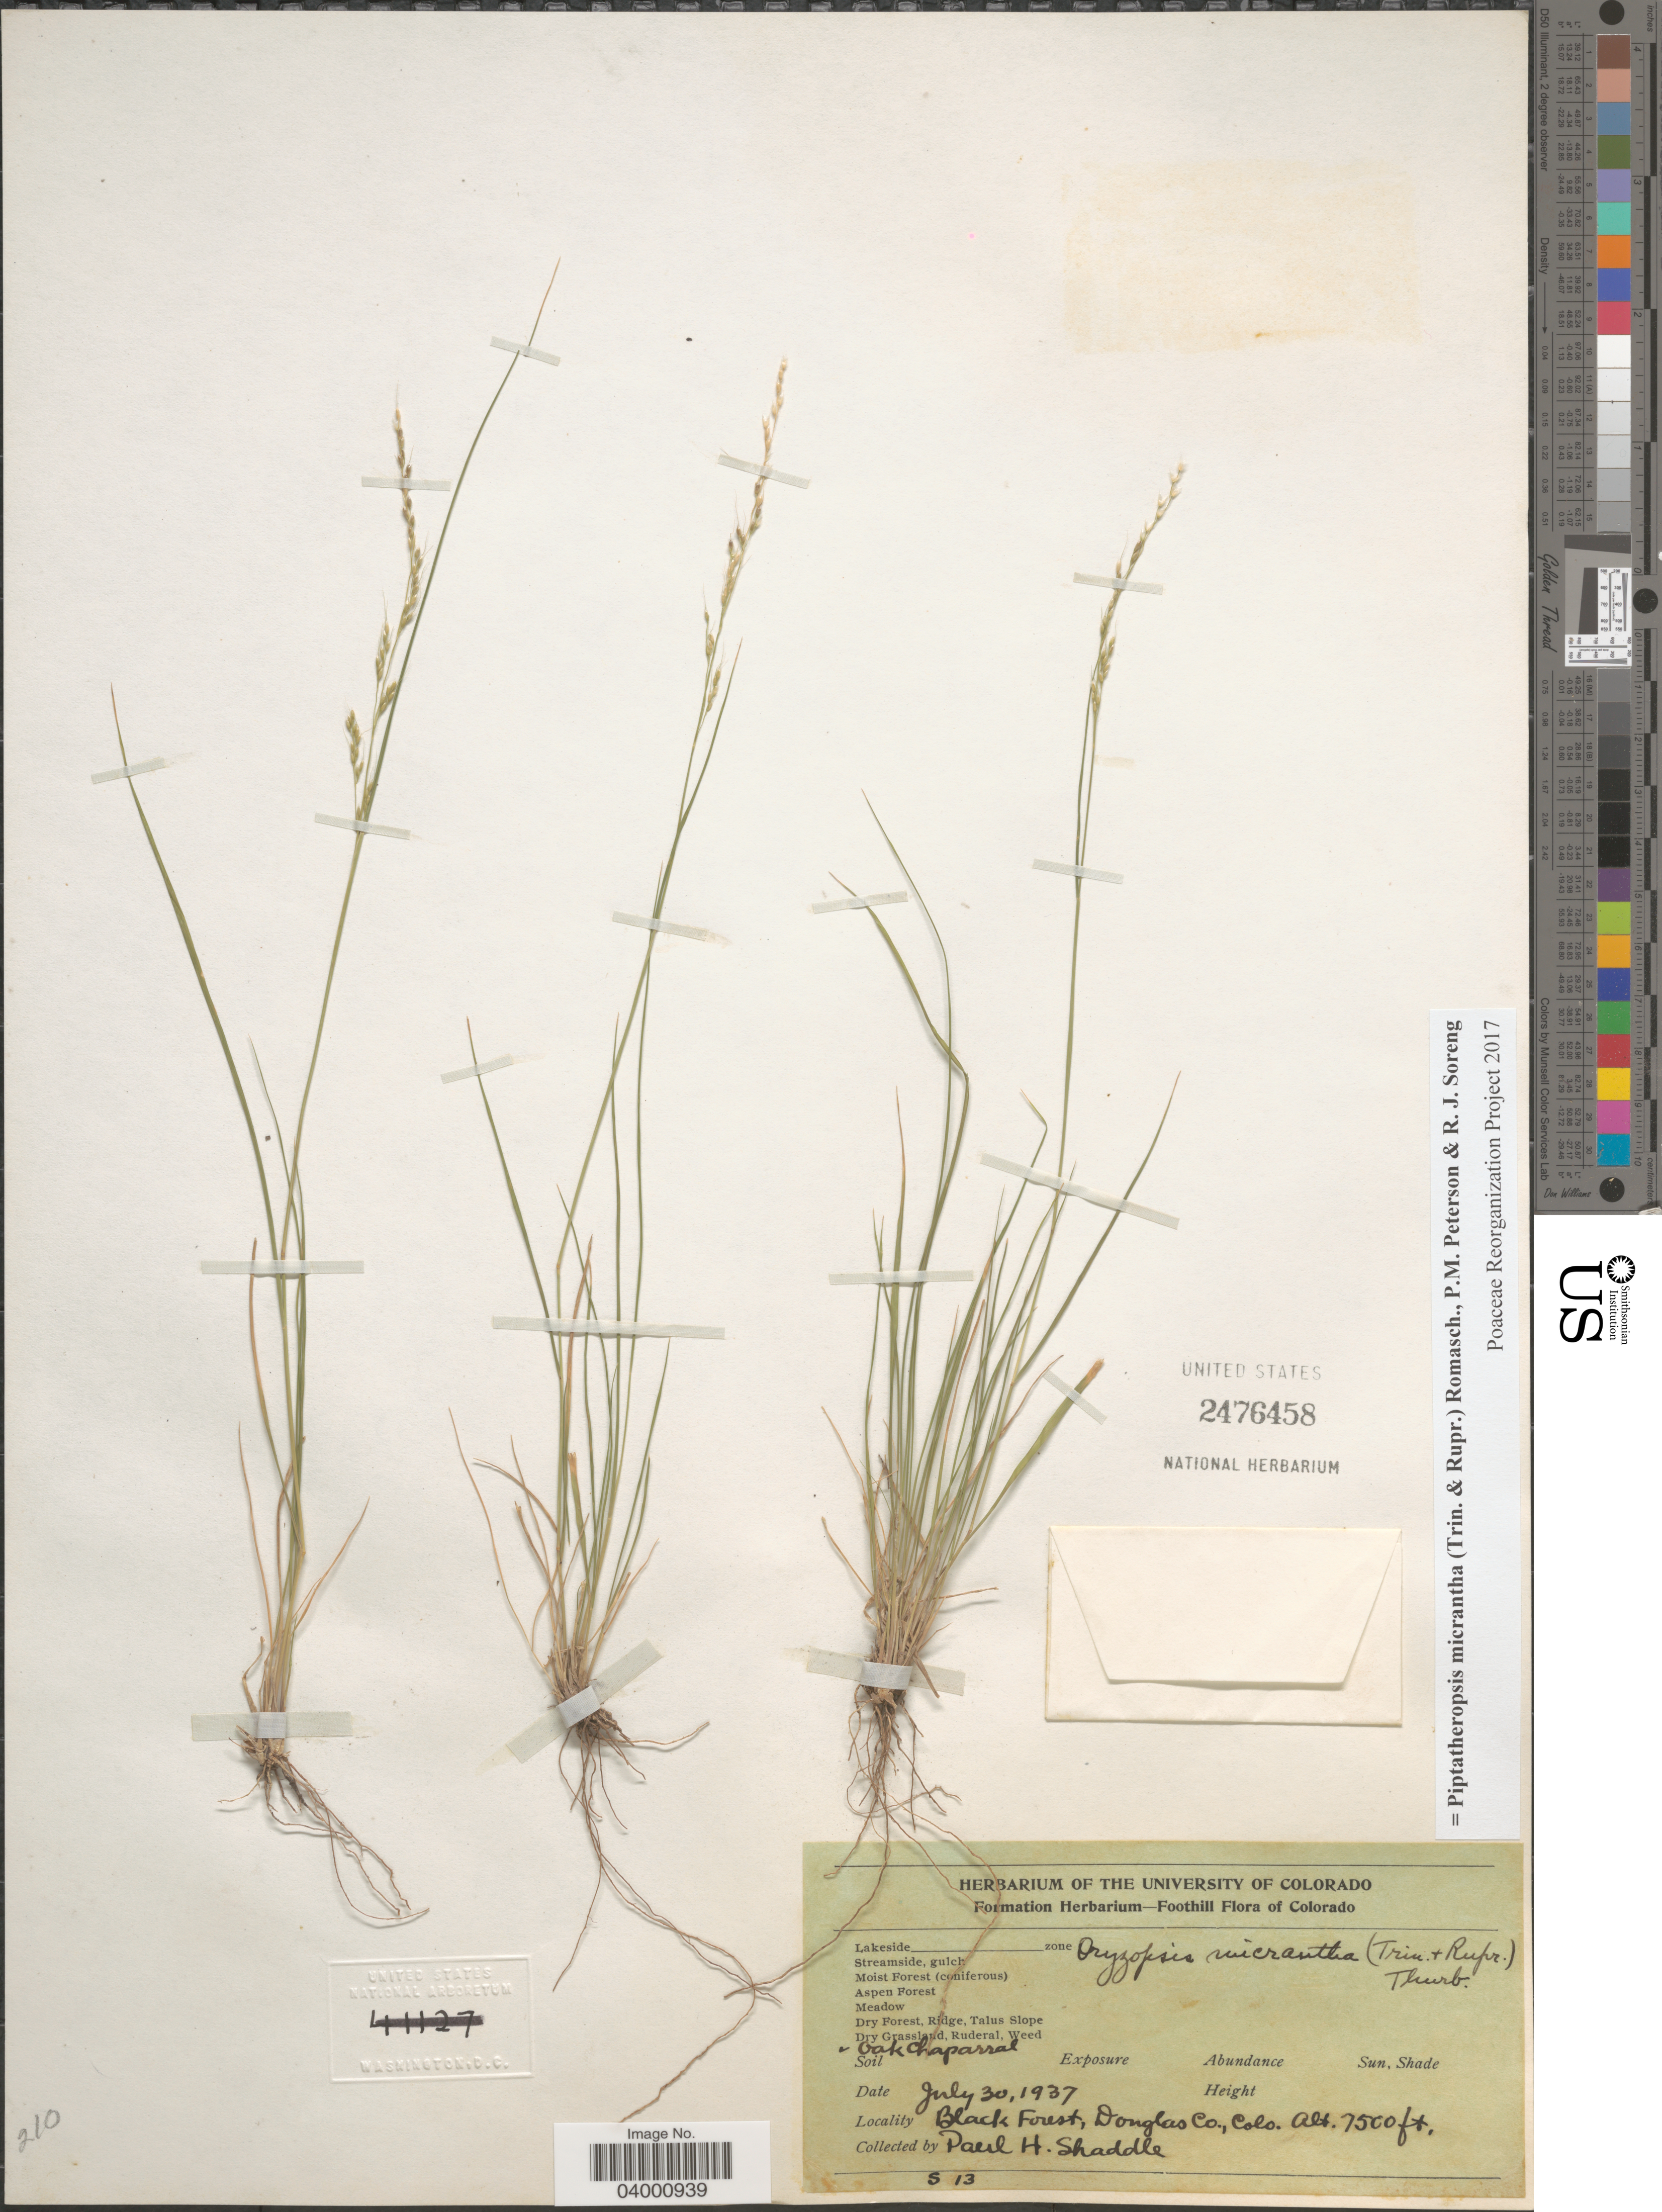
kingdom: Plantae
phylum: Tracheophyta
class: Liliopsida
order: Poales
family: Poaceae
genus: Piptatheropsis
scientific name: Piptatheropsis micrantha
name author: (Trin. & Rupr.) Romasch.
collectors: P. Shaddle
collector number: S13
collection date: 1937-07-30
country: United States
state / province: Colorado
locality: Black Forest, Douglas Co.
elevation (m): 2286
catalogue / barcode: US 2476458